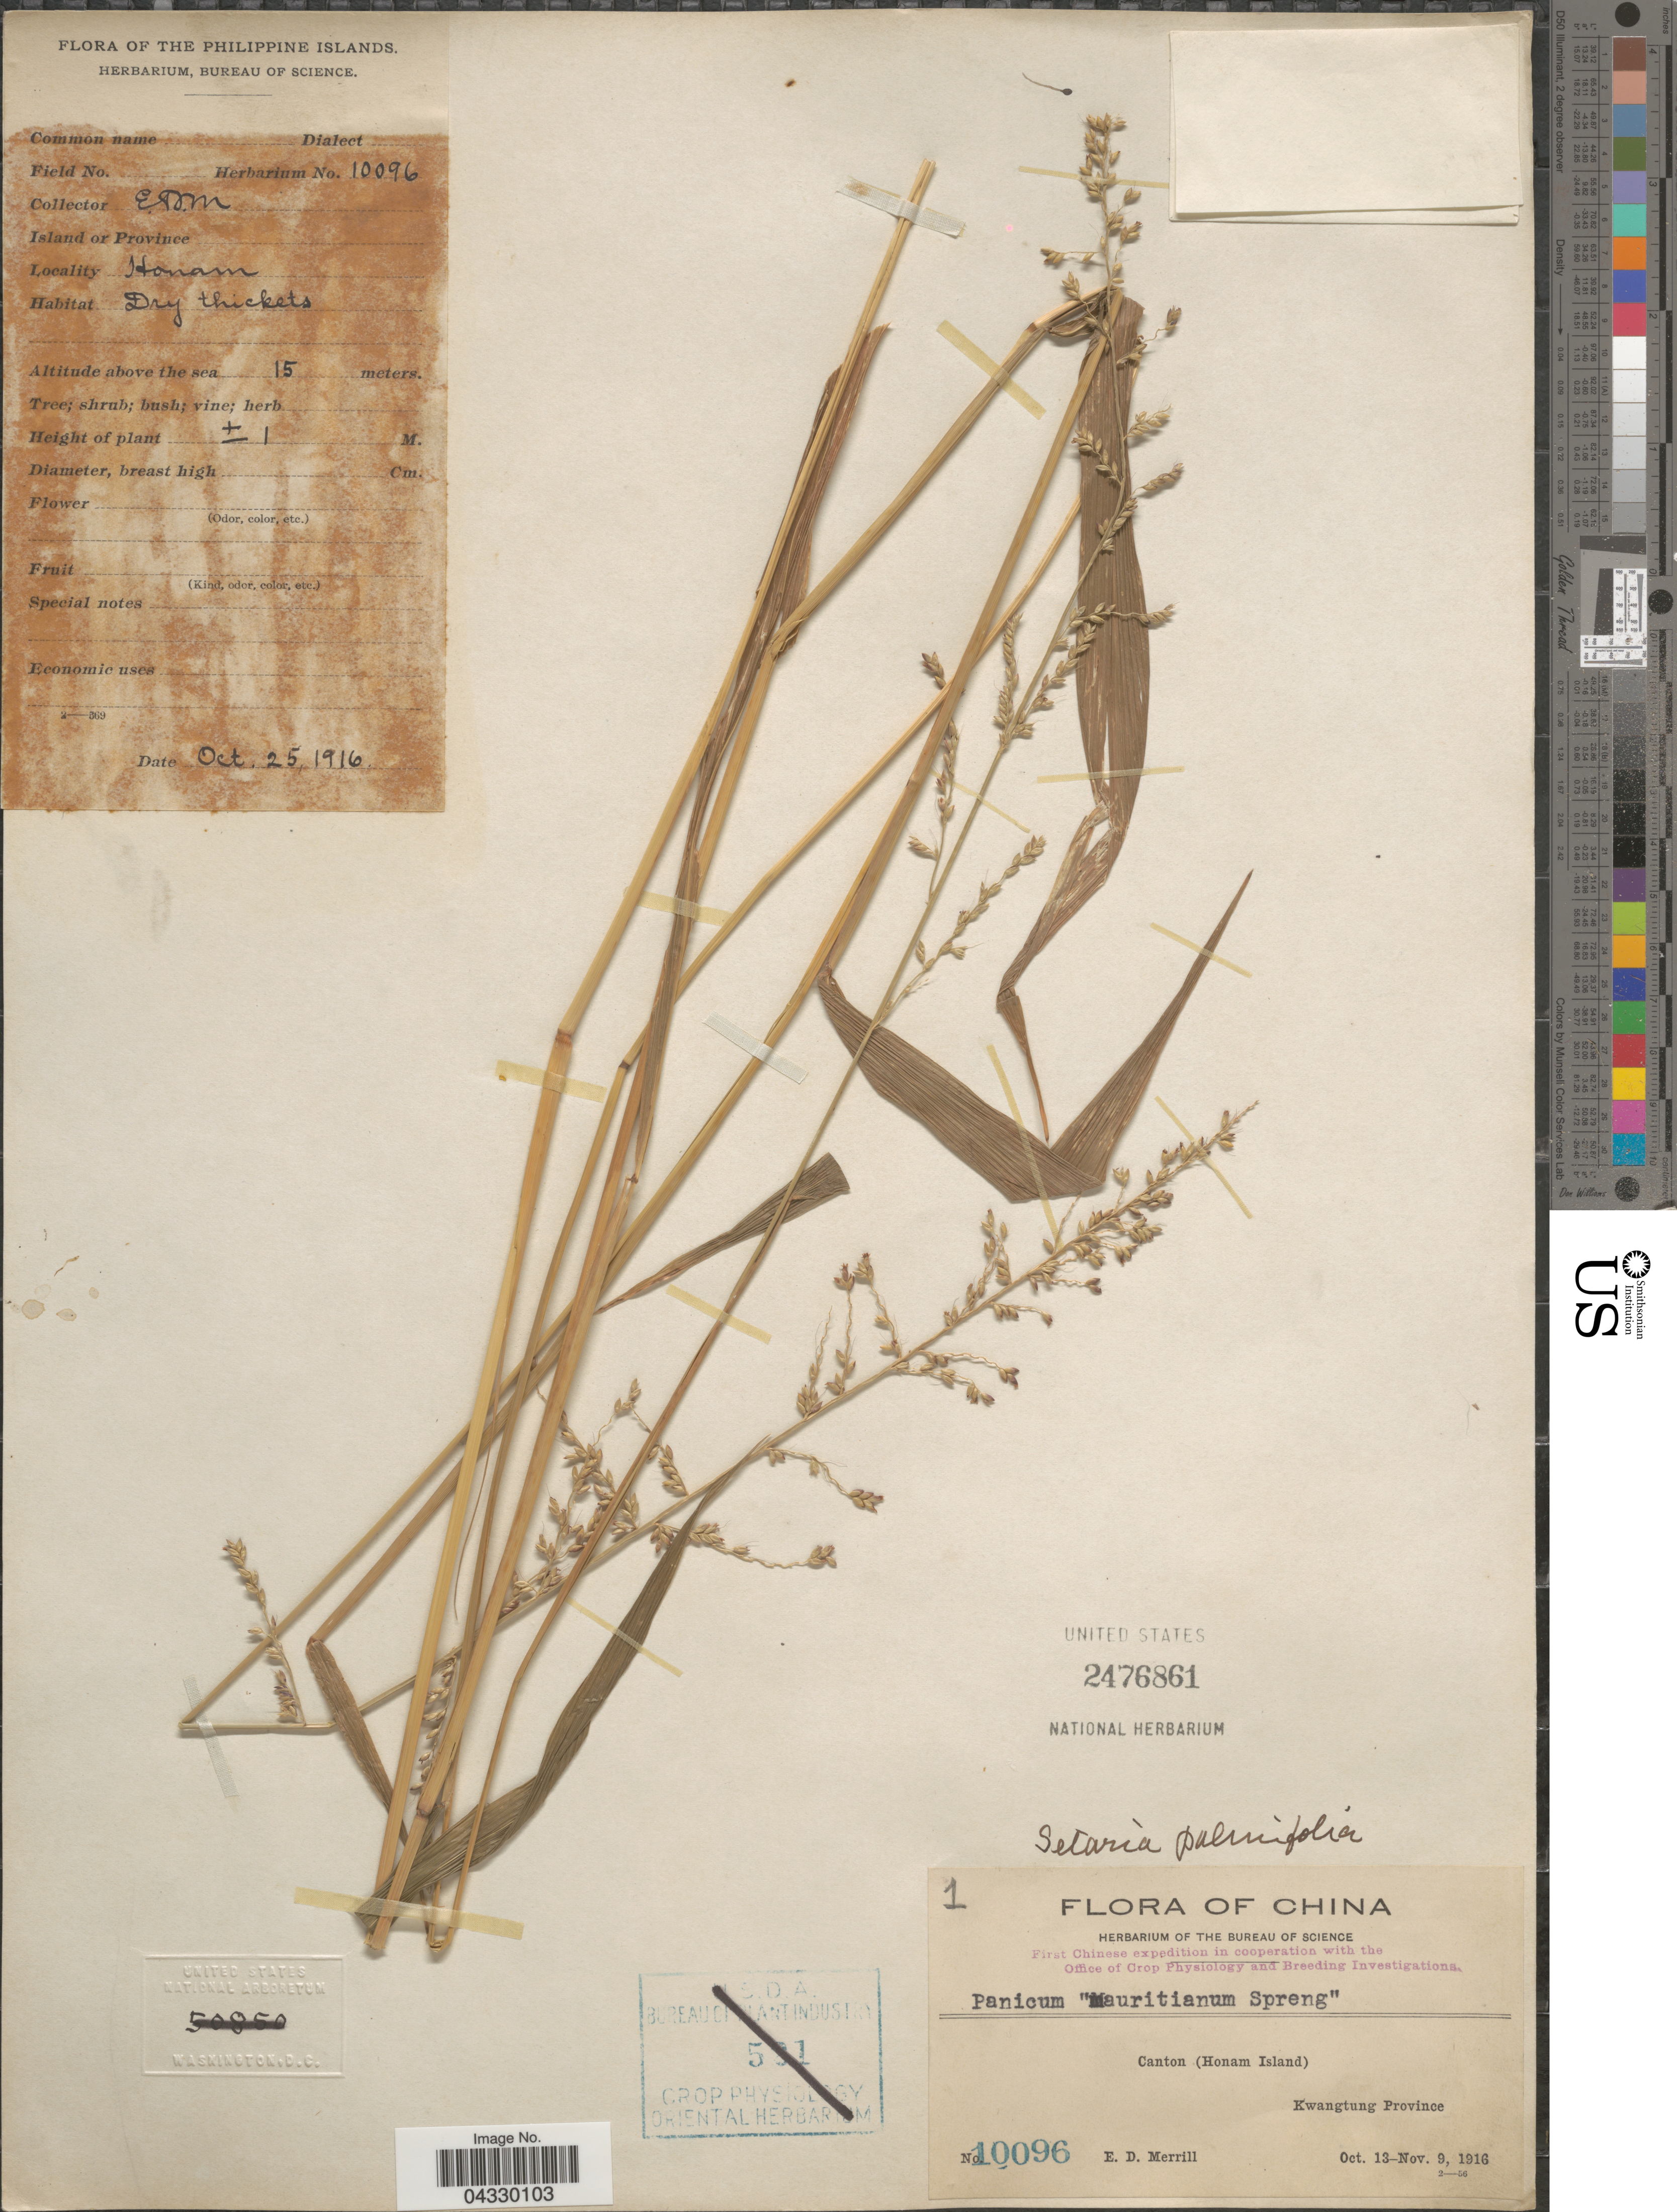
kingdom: Plantae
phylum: Tracheophyta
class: Liliopsida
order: Poales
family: Poaceae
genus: Setaria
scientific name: Setaria palmifolia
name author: (J. Koenig) Stapf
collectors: E. D. Merrill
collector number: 10096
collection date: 1916-10-25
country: China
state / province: Guangdong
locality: Honam. Canton (Honam Island). Kwangtung Province.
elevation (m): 15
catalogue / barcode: US 2476861